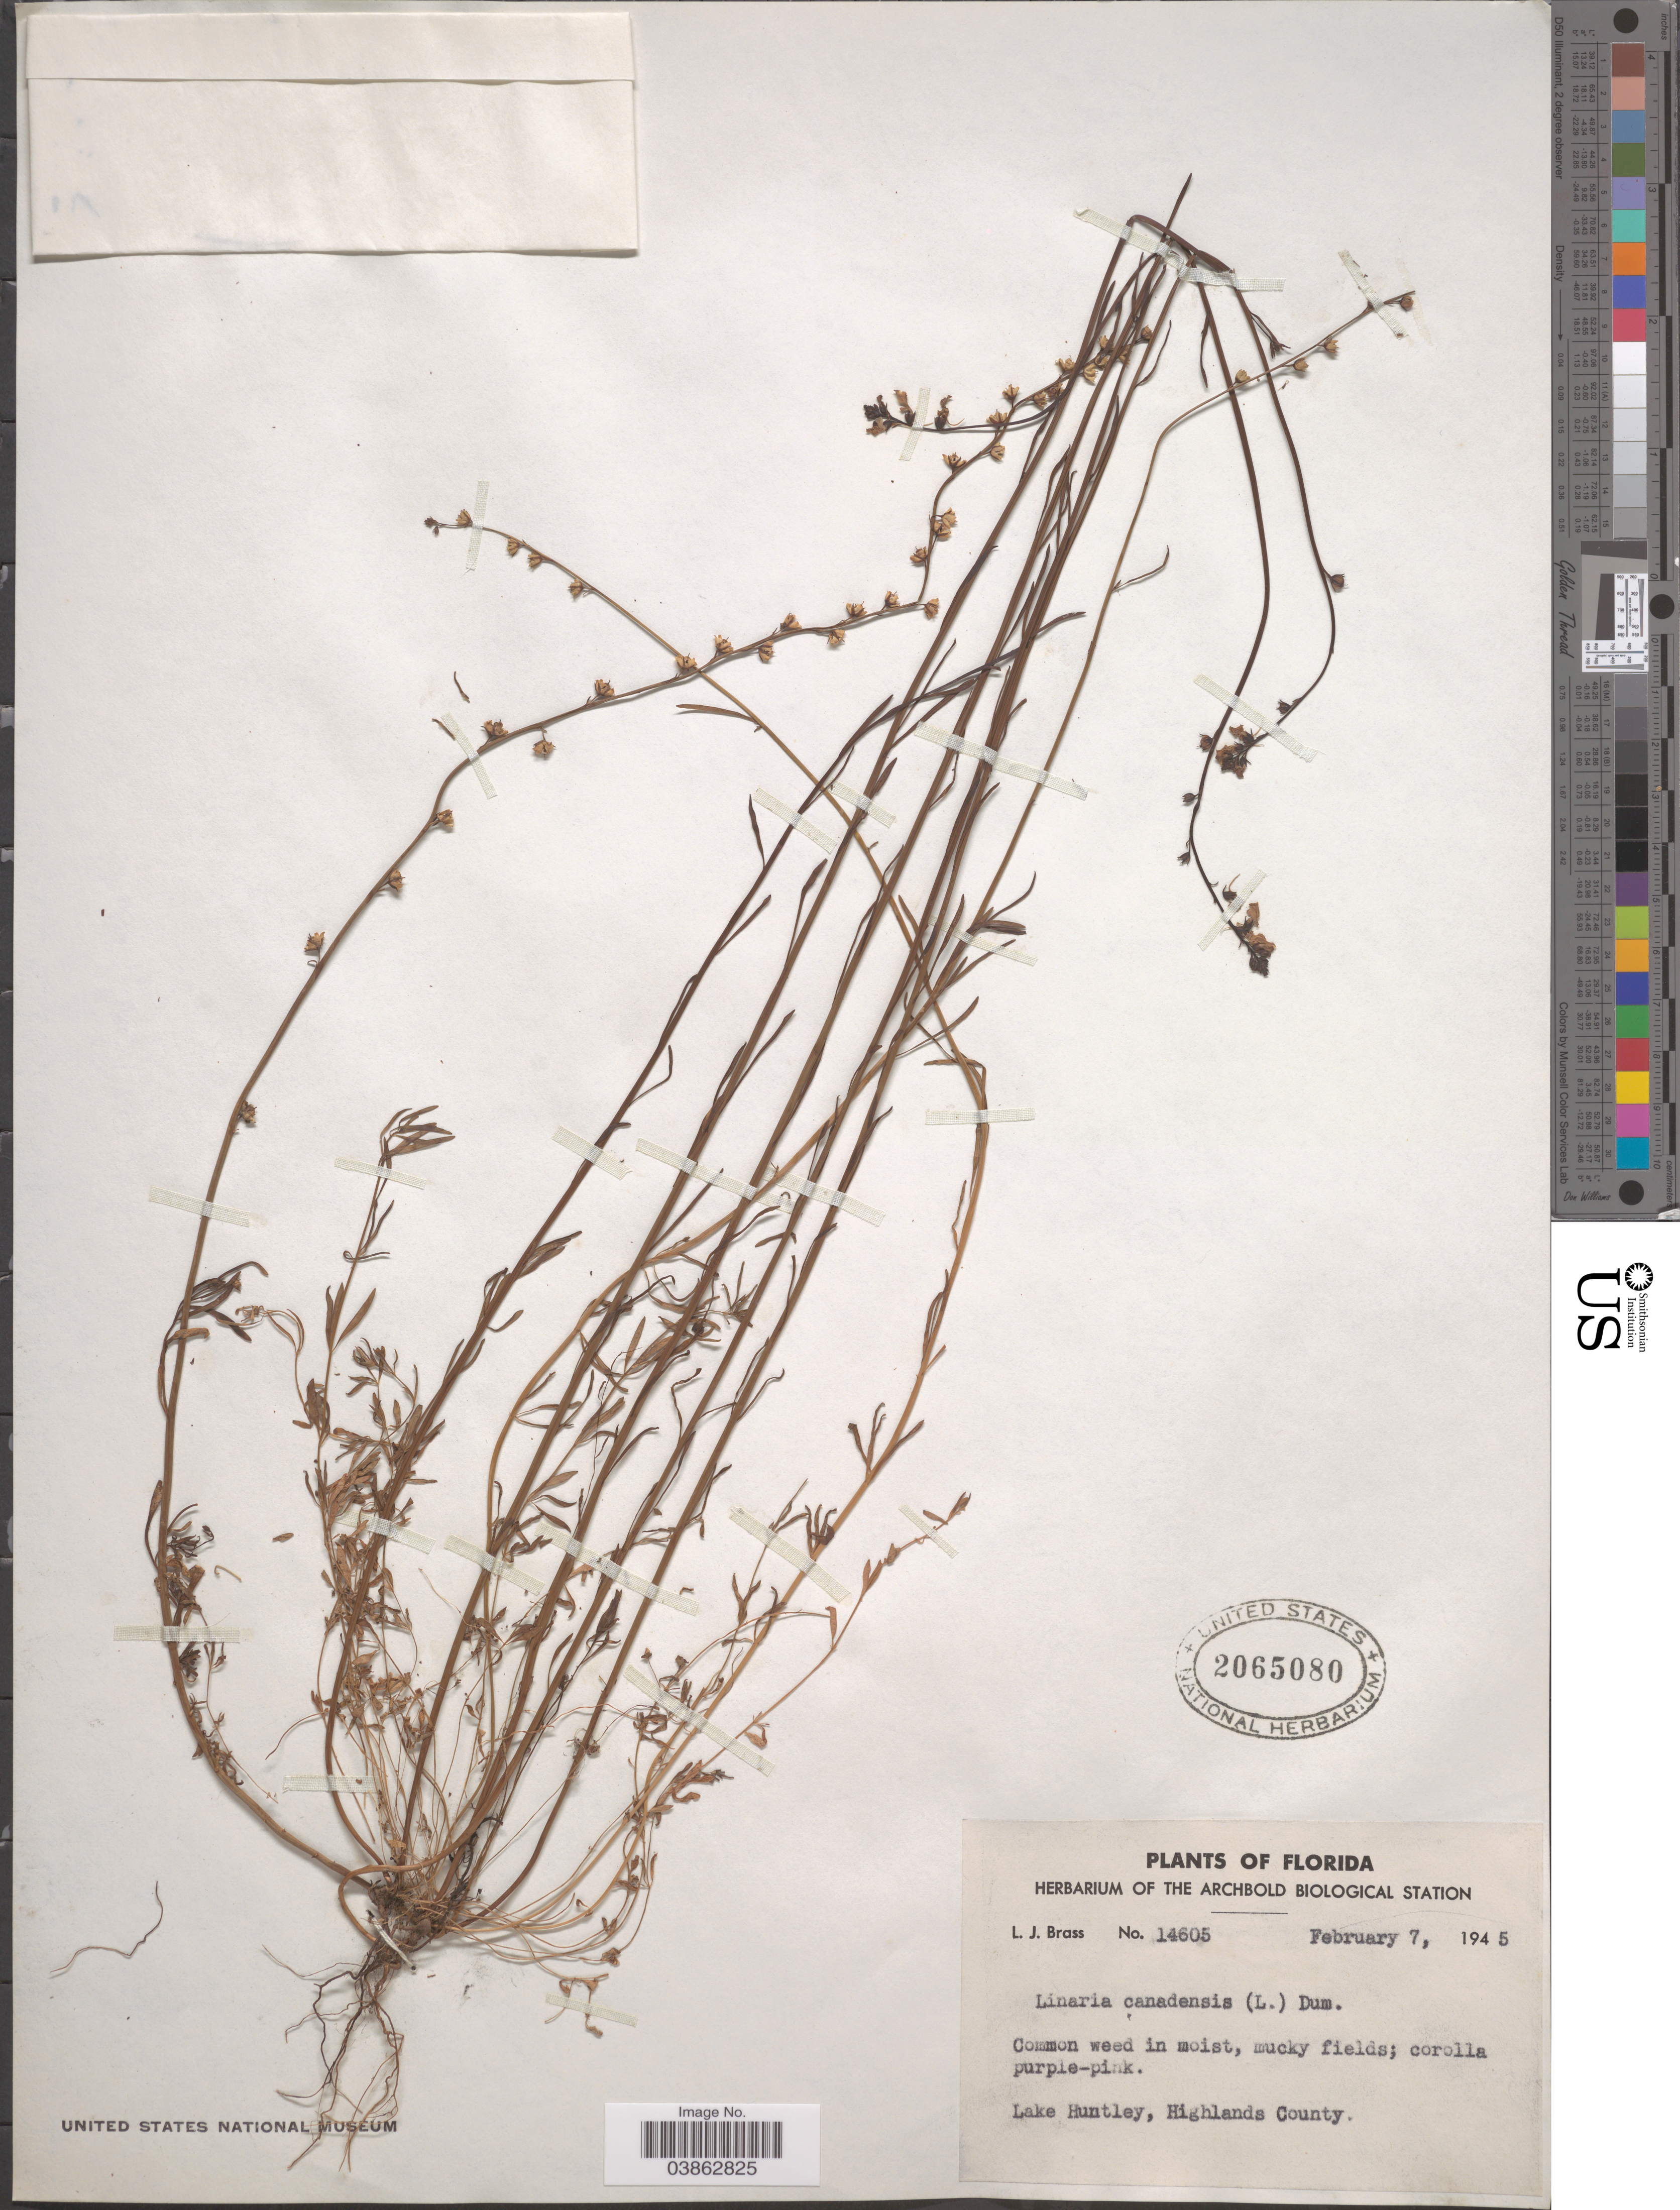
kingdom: Plantae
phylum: Tracheophyta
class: Magnoliopsida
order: Lamiales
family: Plantaginaceae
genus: Linaria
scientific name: Linaria canadensis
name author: (L.) Dum. Cours.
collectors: L. J. Brass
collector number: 14605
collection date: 1945-02-07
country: United States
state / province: Florida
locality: Lake Huntley, Highlands County.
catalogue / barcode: US 2065080